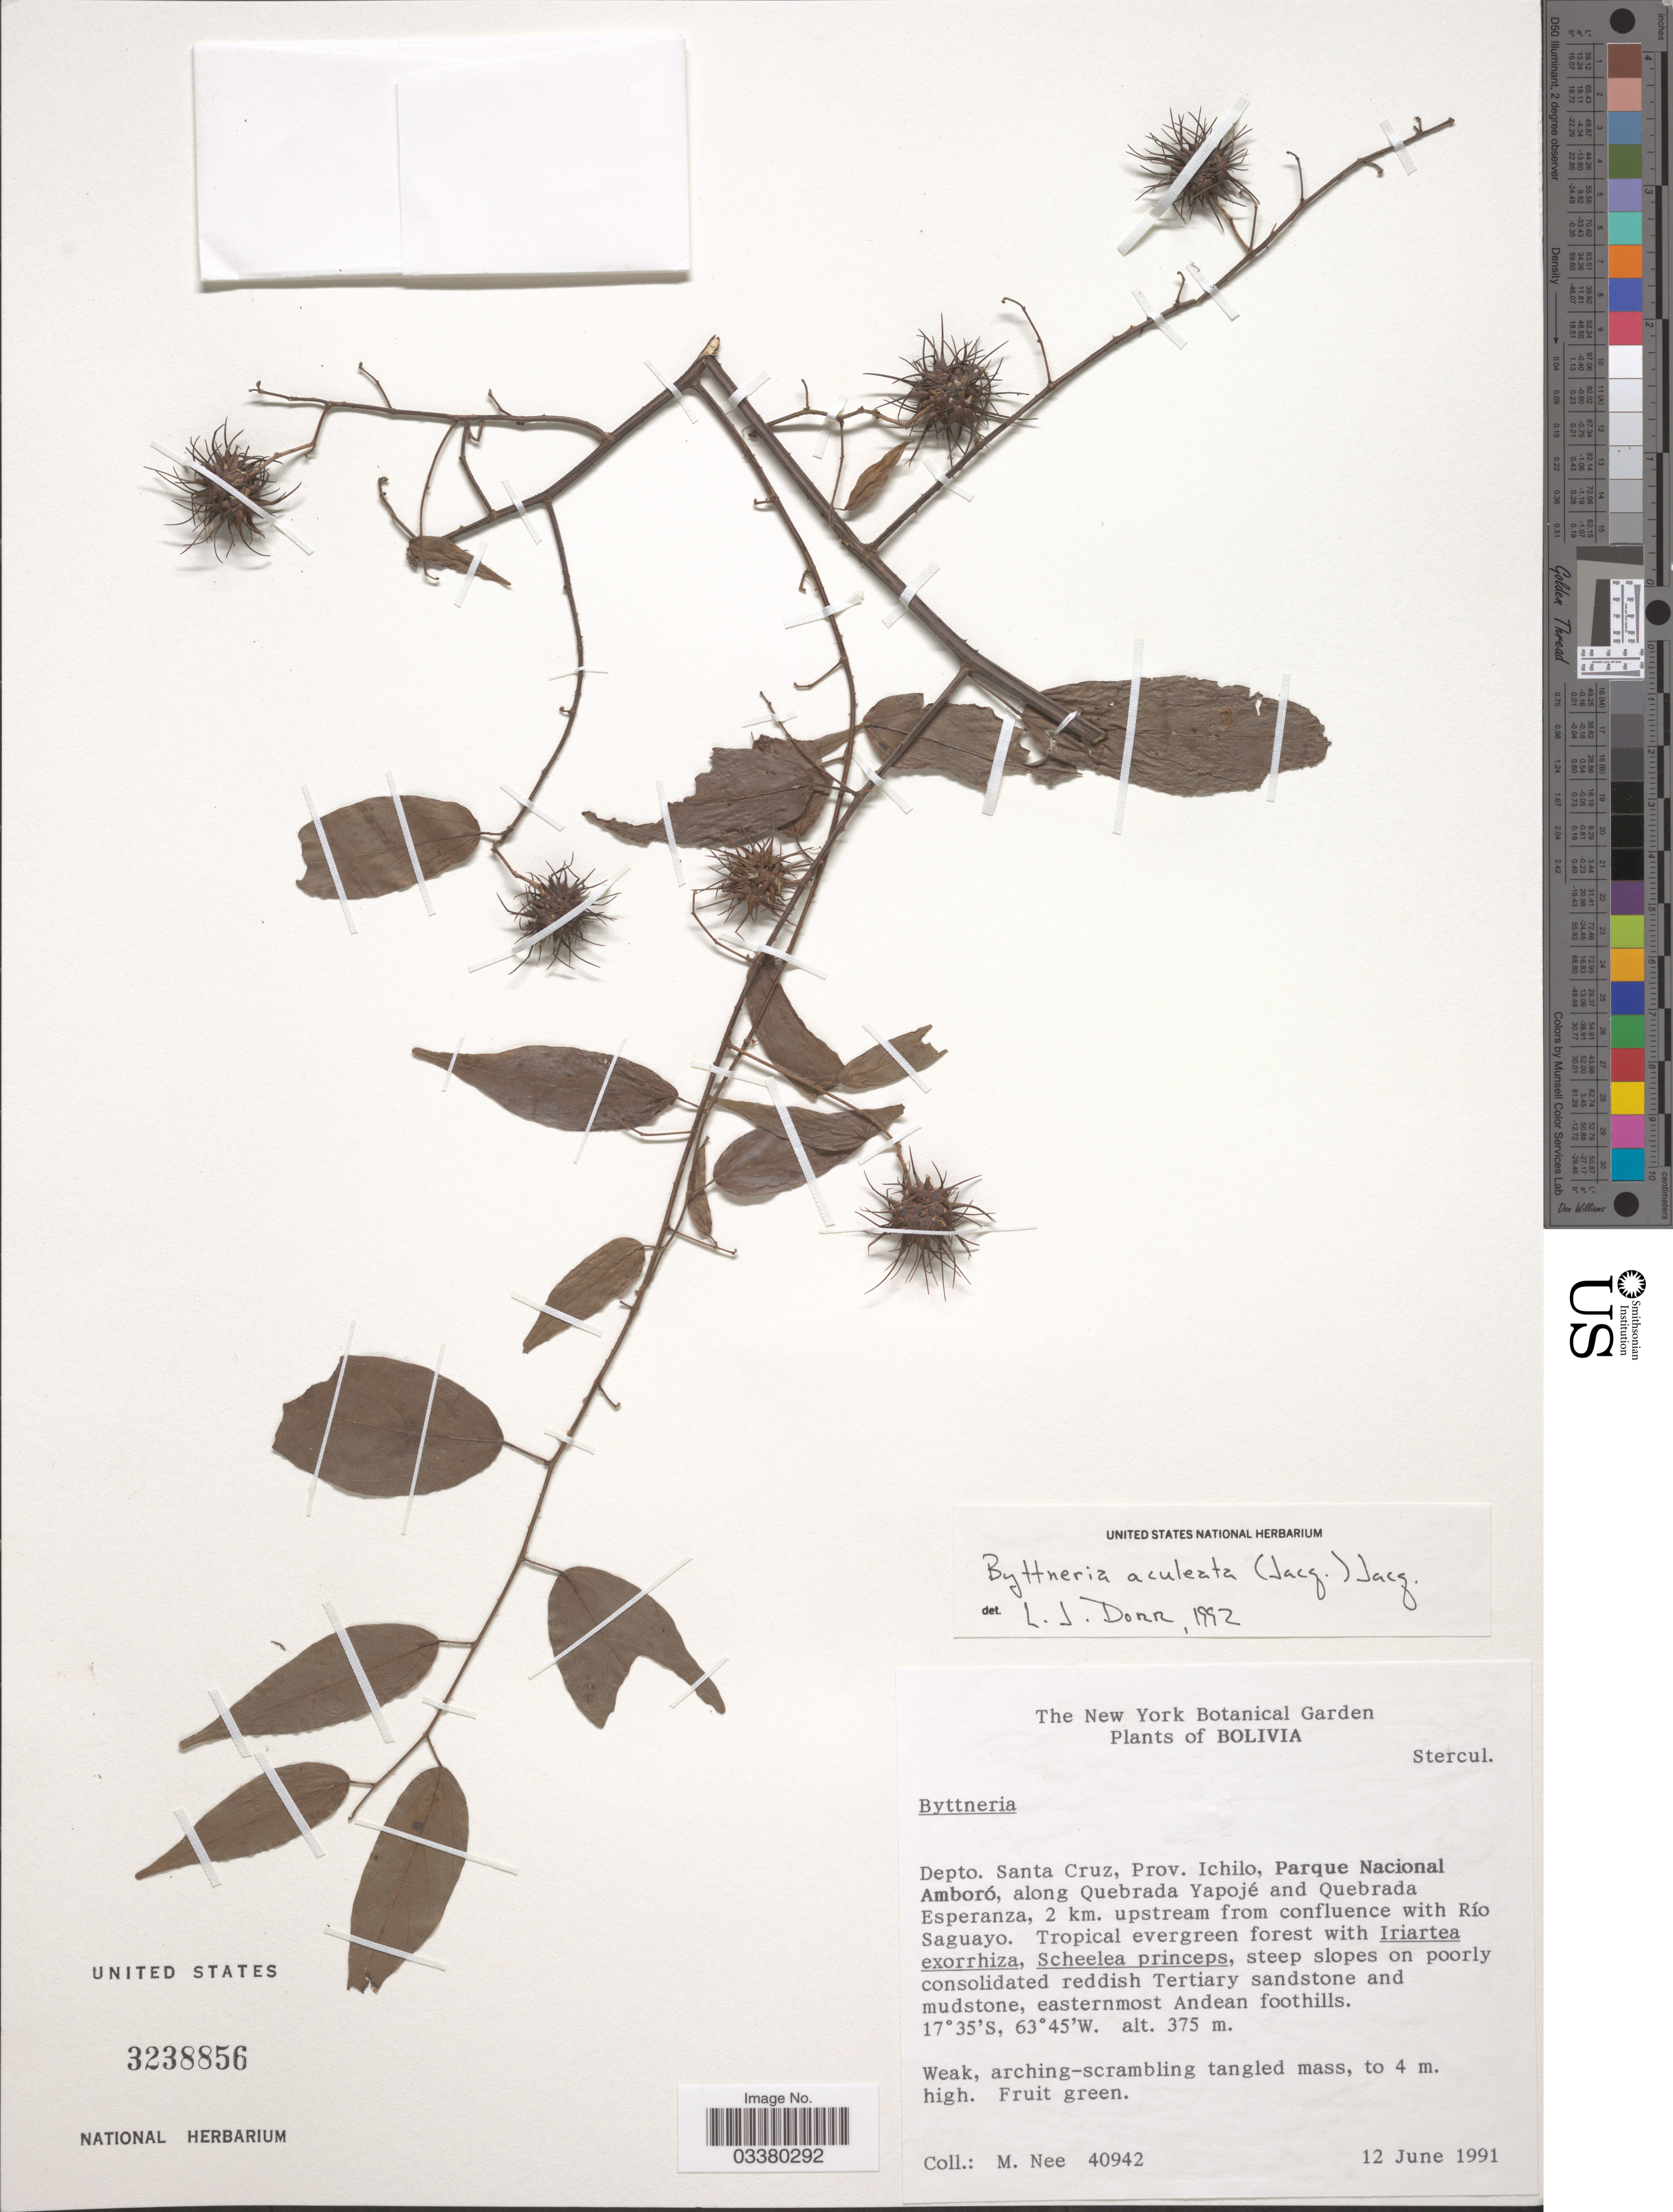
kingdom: Plantae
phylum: Tracheophyta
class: Magnoliopsida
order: Malvales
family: Malvaceae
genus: Byttneria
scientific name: Byttneria aculeata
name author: (Jacq.) Jacq.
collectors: M. Nee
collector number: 40942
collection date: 1991-06-12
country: Bolivia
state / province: Santa Cruz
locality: Depto. Santa Cruz, Prov. Ichilo, Parque Nacional Amboró, along Quebrada Yapojé and Quebrada Esperanza, 2 km. upstream from confluence with Río Saguayo.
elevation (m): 375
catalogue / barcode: US 3238856